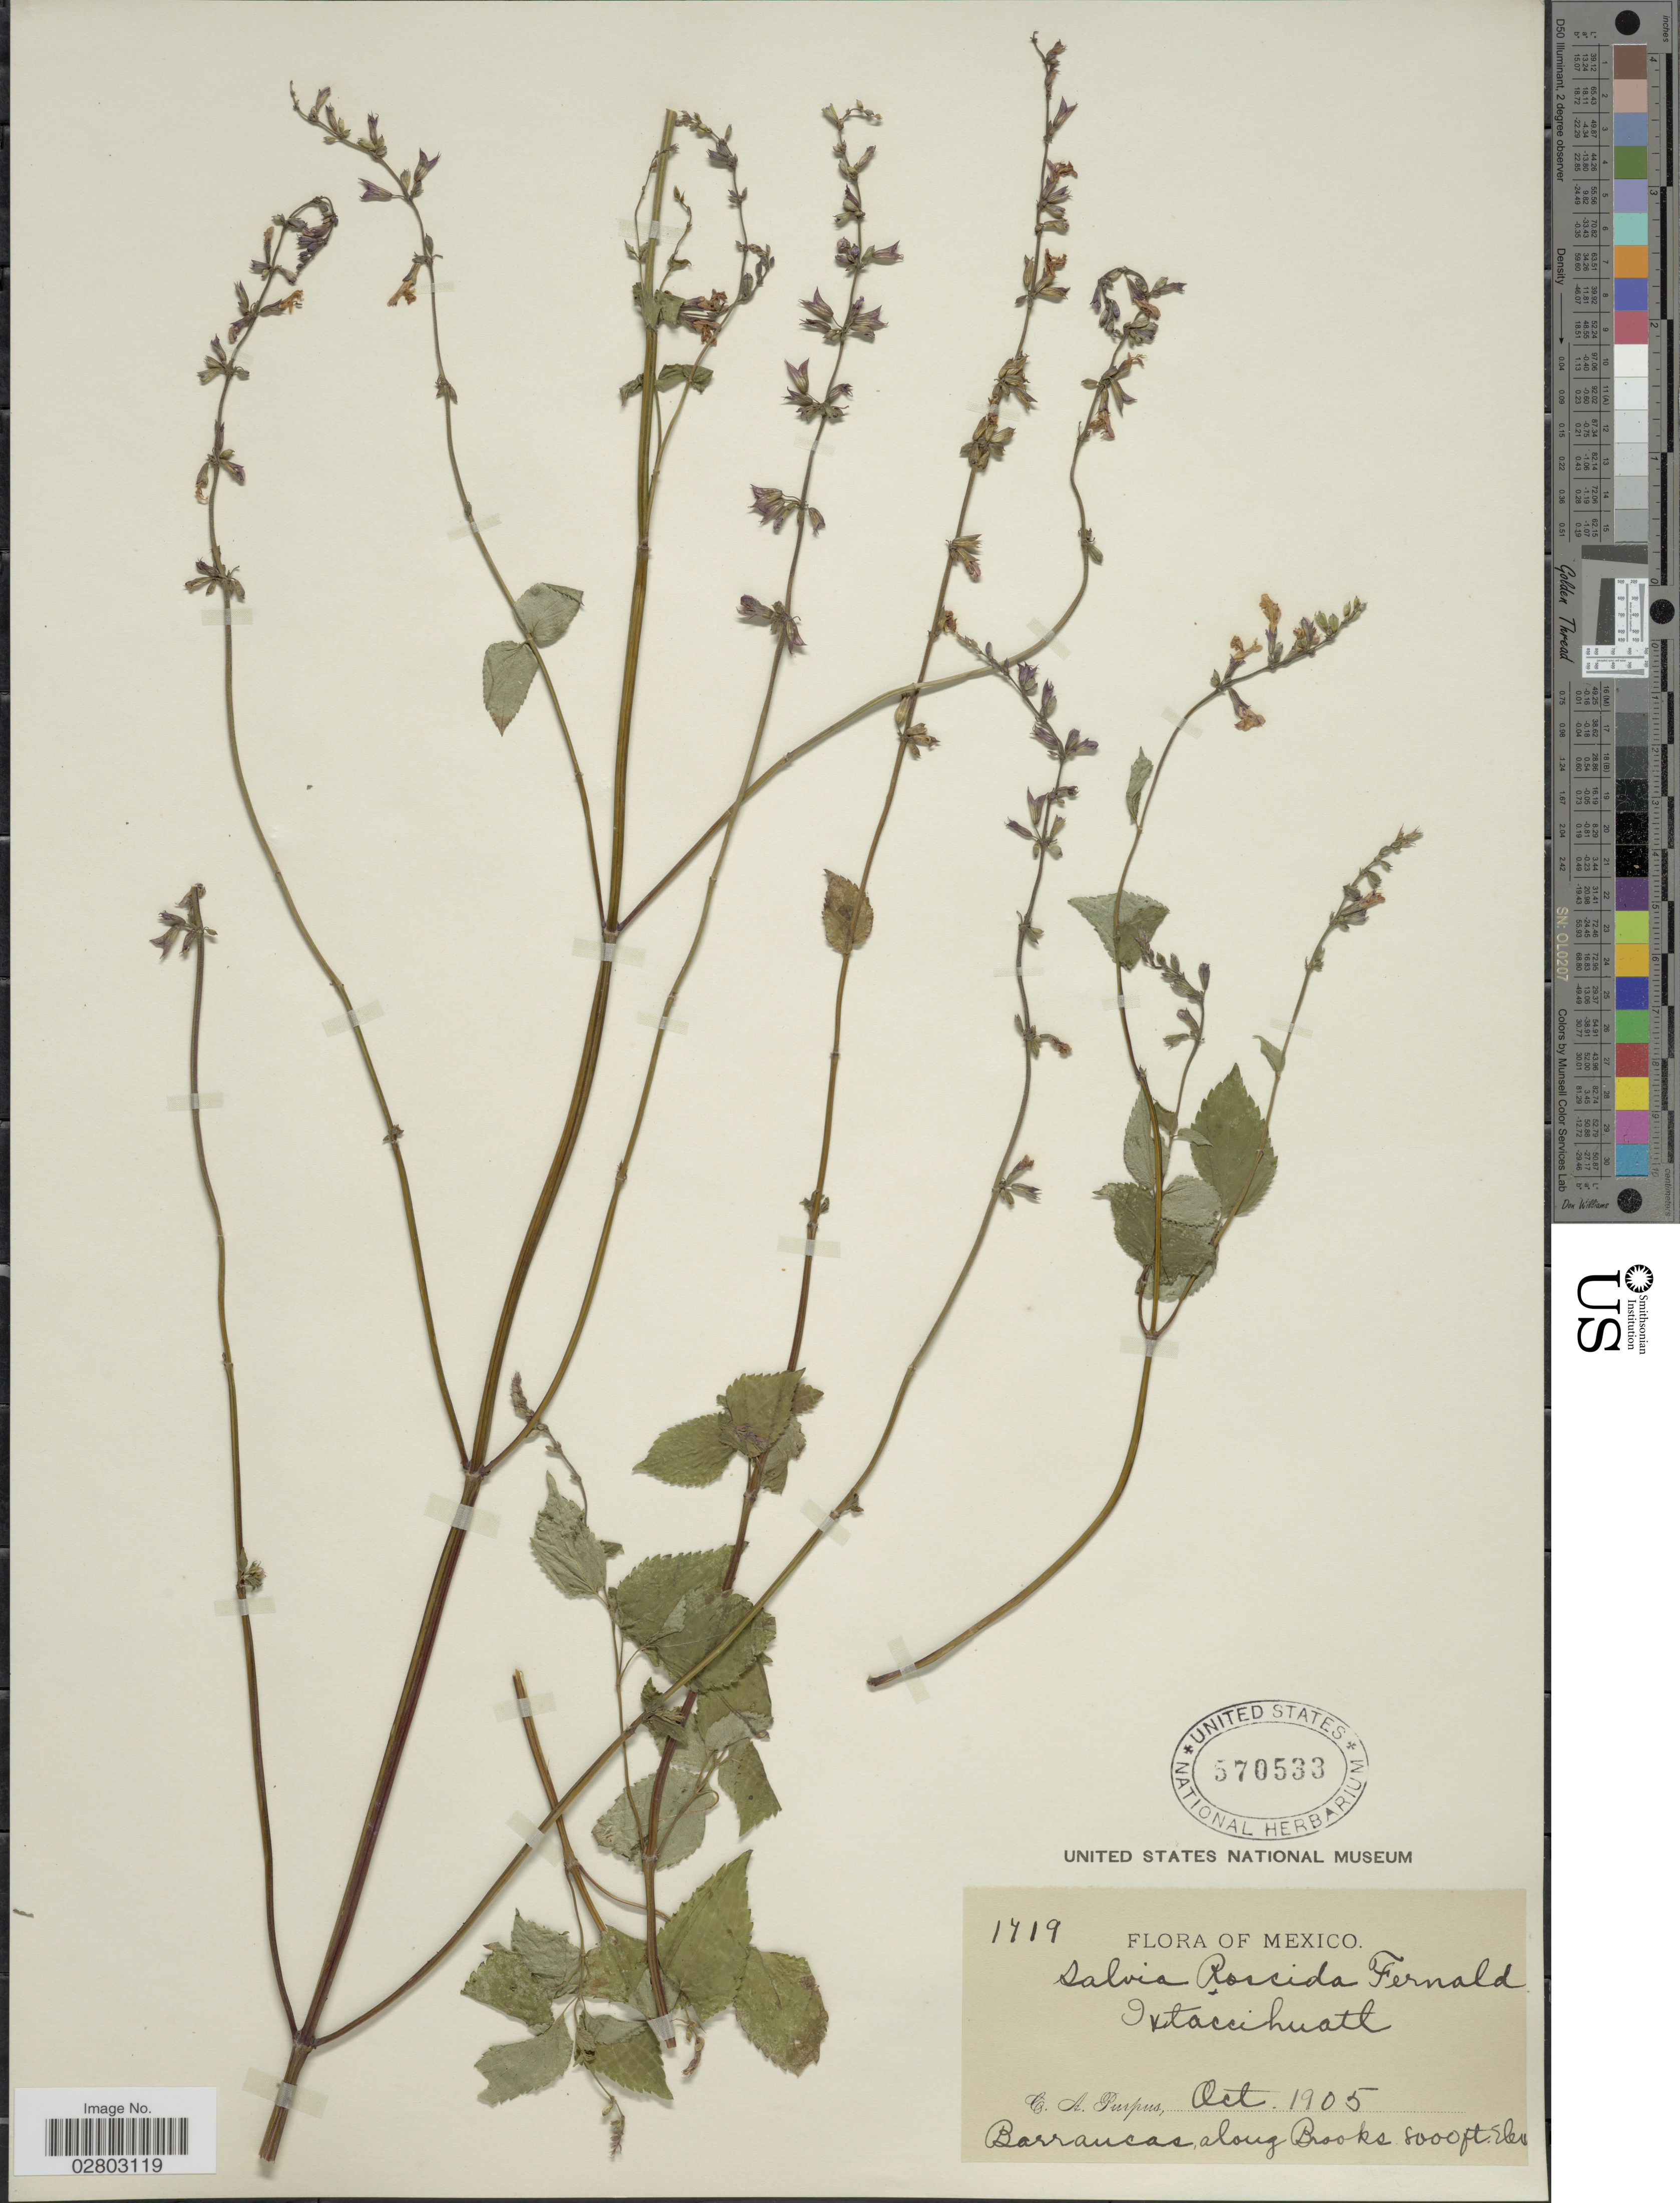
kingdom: Plantae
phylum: Tracheophyta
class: Magnoliopsida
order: Lamiales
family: Lamiaceae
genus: Salvia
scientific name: Salvia roscida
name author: Fernald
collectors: C. A. Purpus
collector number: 1719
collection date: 1905-10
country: Mexico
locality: Ixtaccihuatl. Barrancas, along Brooks.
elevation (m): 2438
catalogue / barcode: US 570533